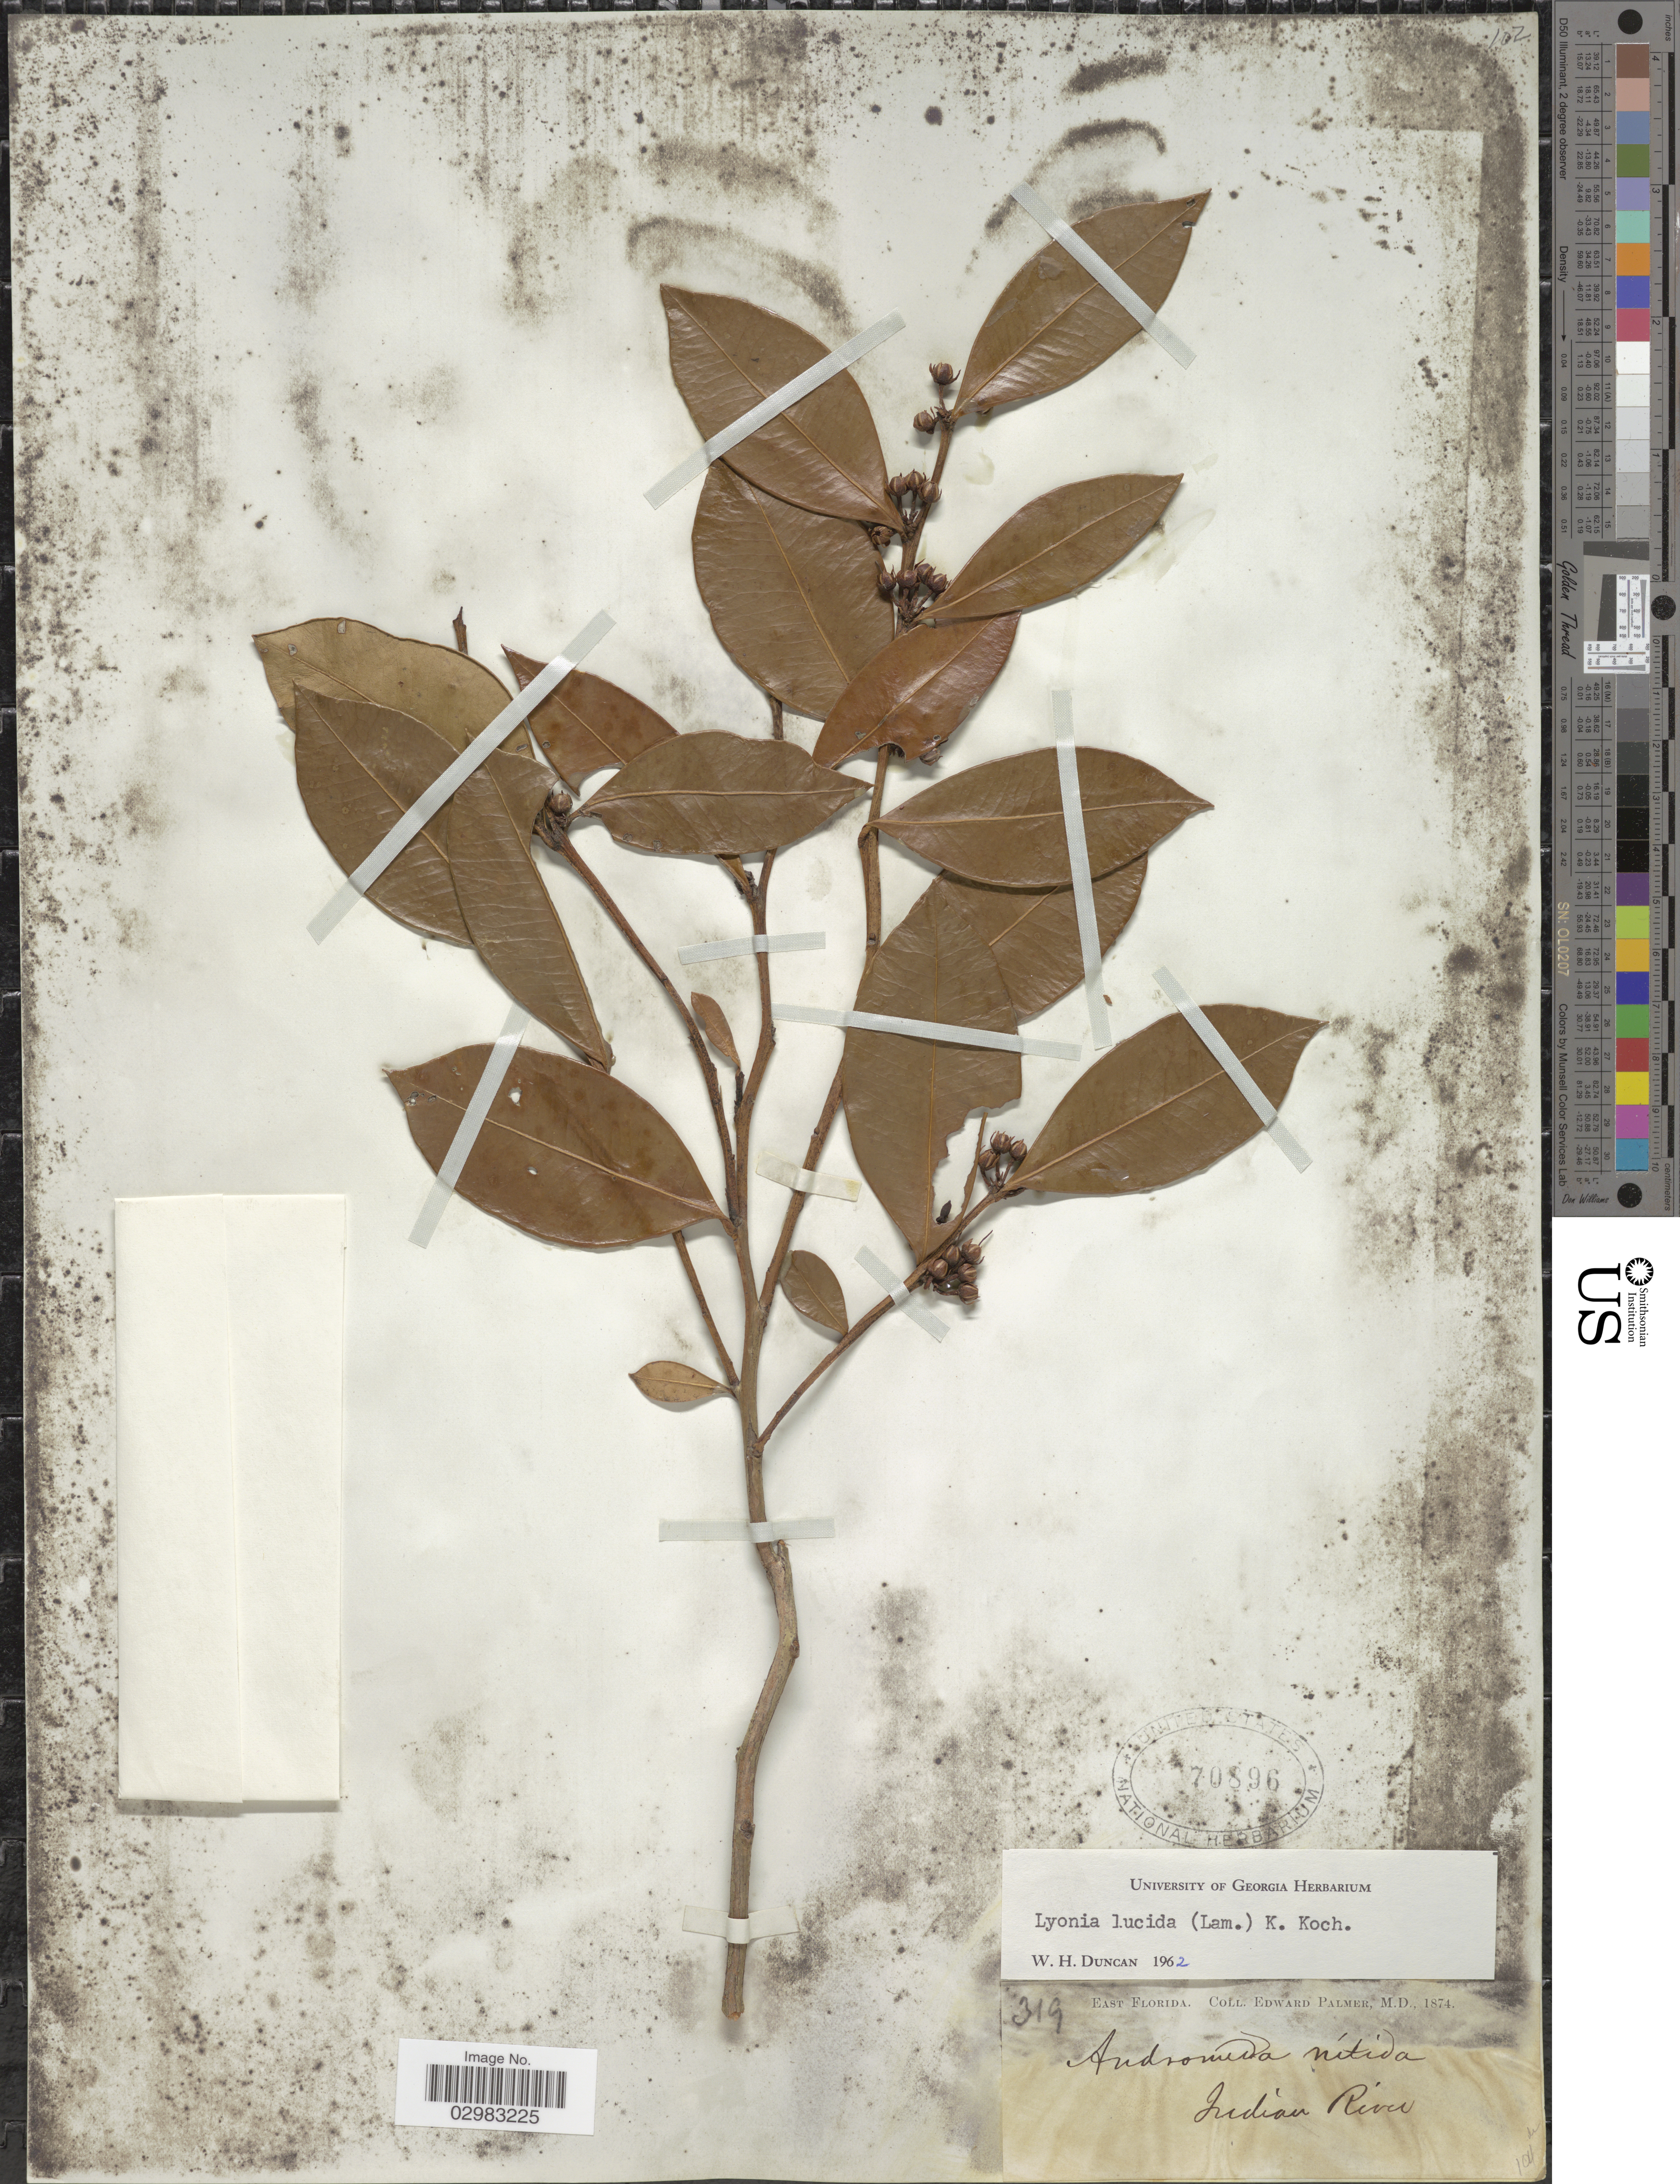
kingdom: Plantae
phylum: Tracheophyta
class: Magnoliopsida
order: Ericales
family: Ericaceae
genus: Lyonia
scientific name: Lyonia lucida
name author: K. Koch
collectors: E. Palmer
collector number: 319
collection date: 1874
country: United States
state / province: Florida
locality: East Florida. Indian River.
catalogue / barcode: US 70896